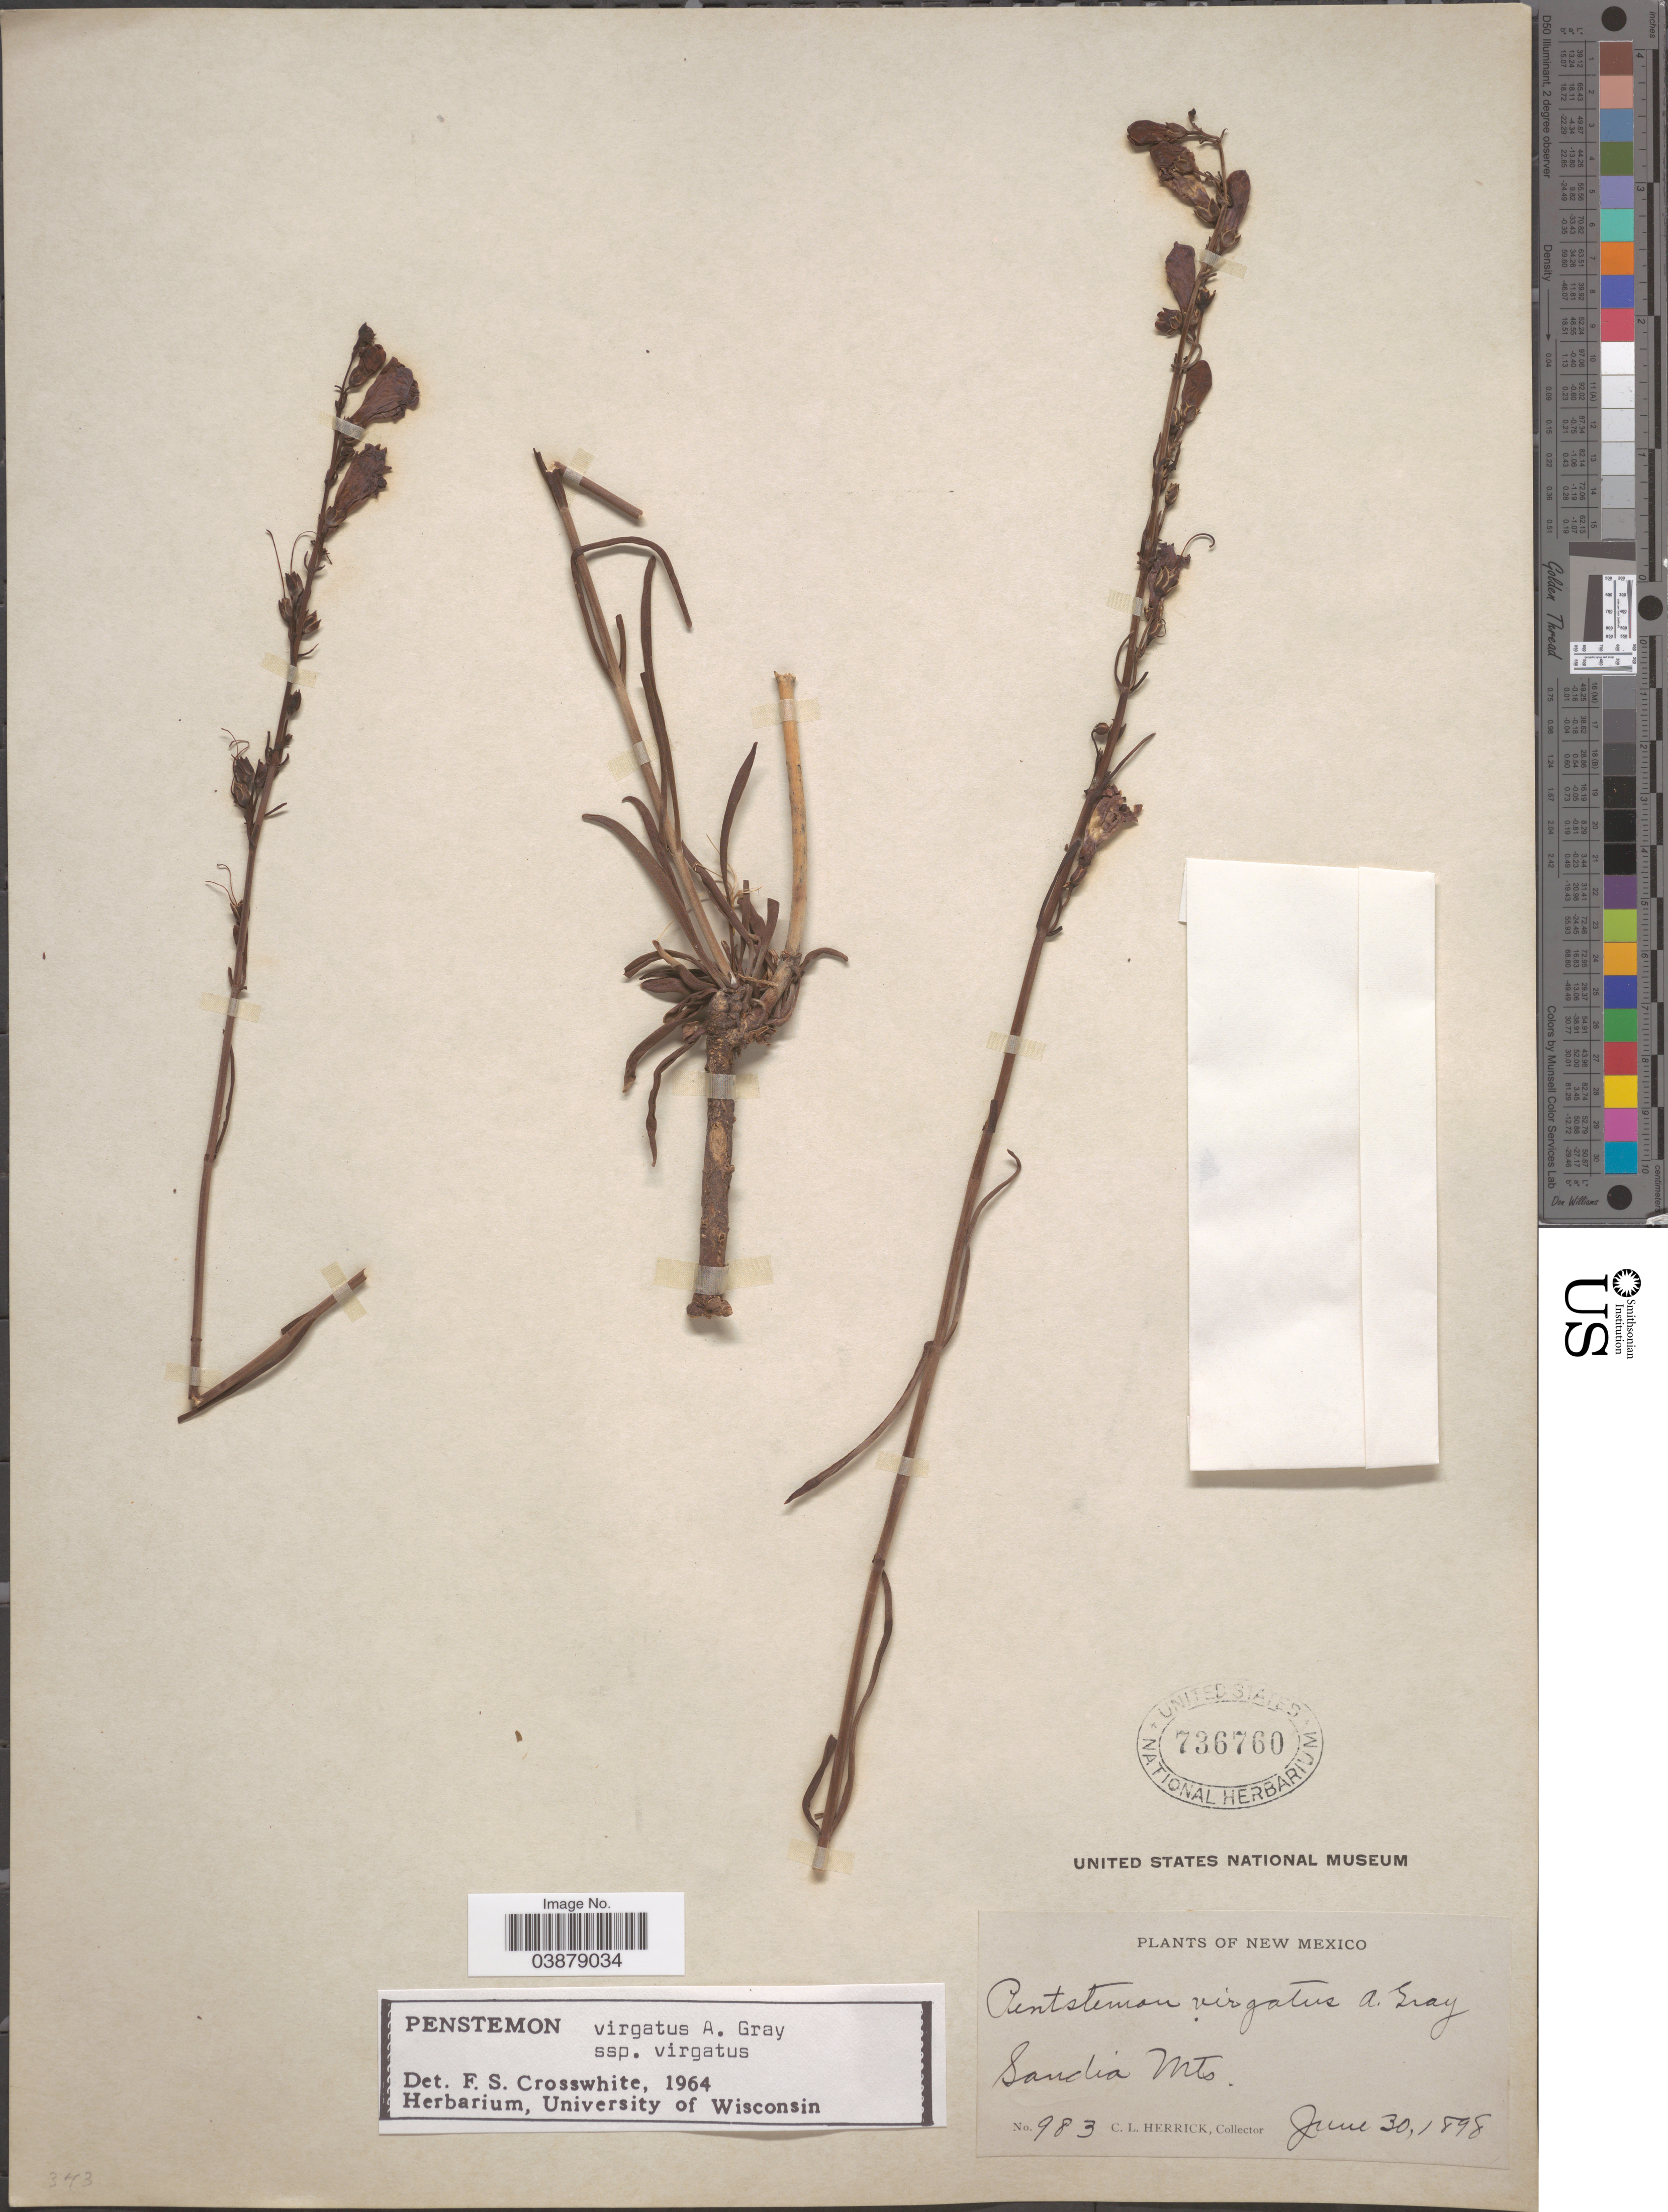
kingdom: Plantae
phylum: Tracheophyta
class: Magnoliopsida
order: Lamiales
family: Plantaginaceae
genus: Penstemon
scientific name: Penstemon virgatus subsp. virgatus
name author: A. Gray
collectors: C. Herrick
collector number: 983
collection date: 1898-06-30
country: United States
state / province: New Mexico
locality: Sandia Mts.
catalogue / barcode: US 736760